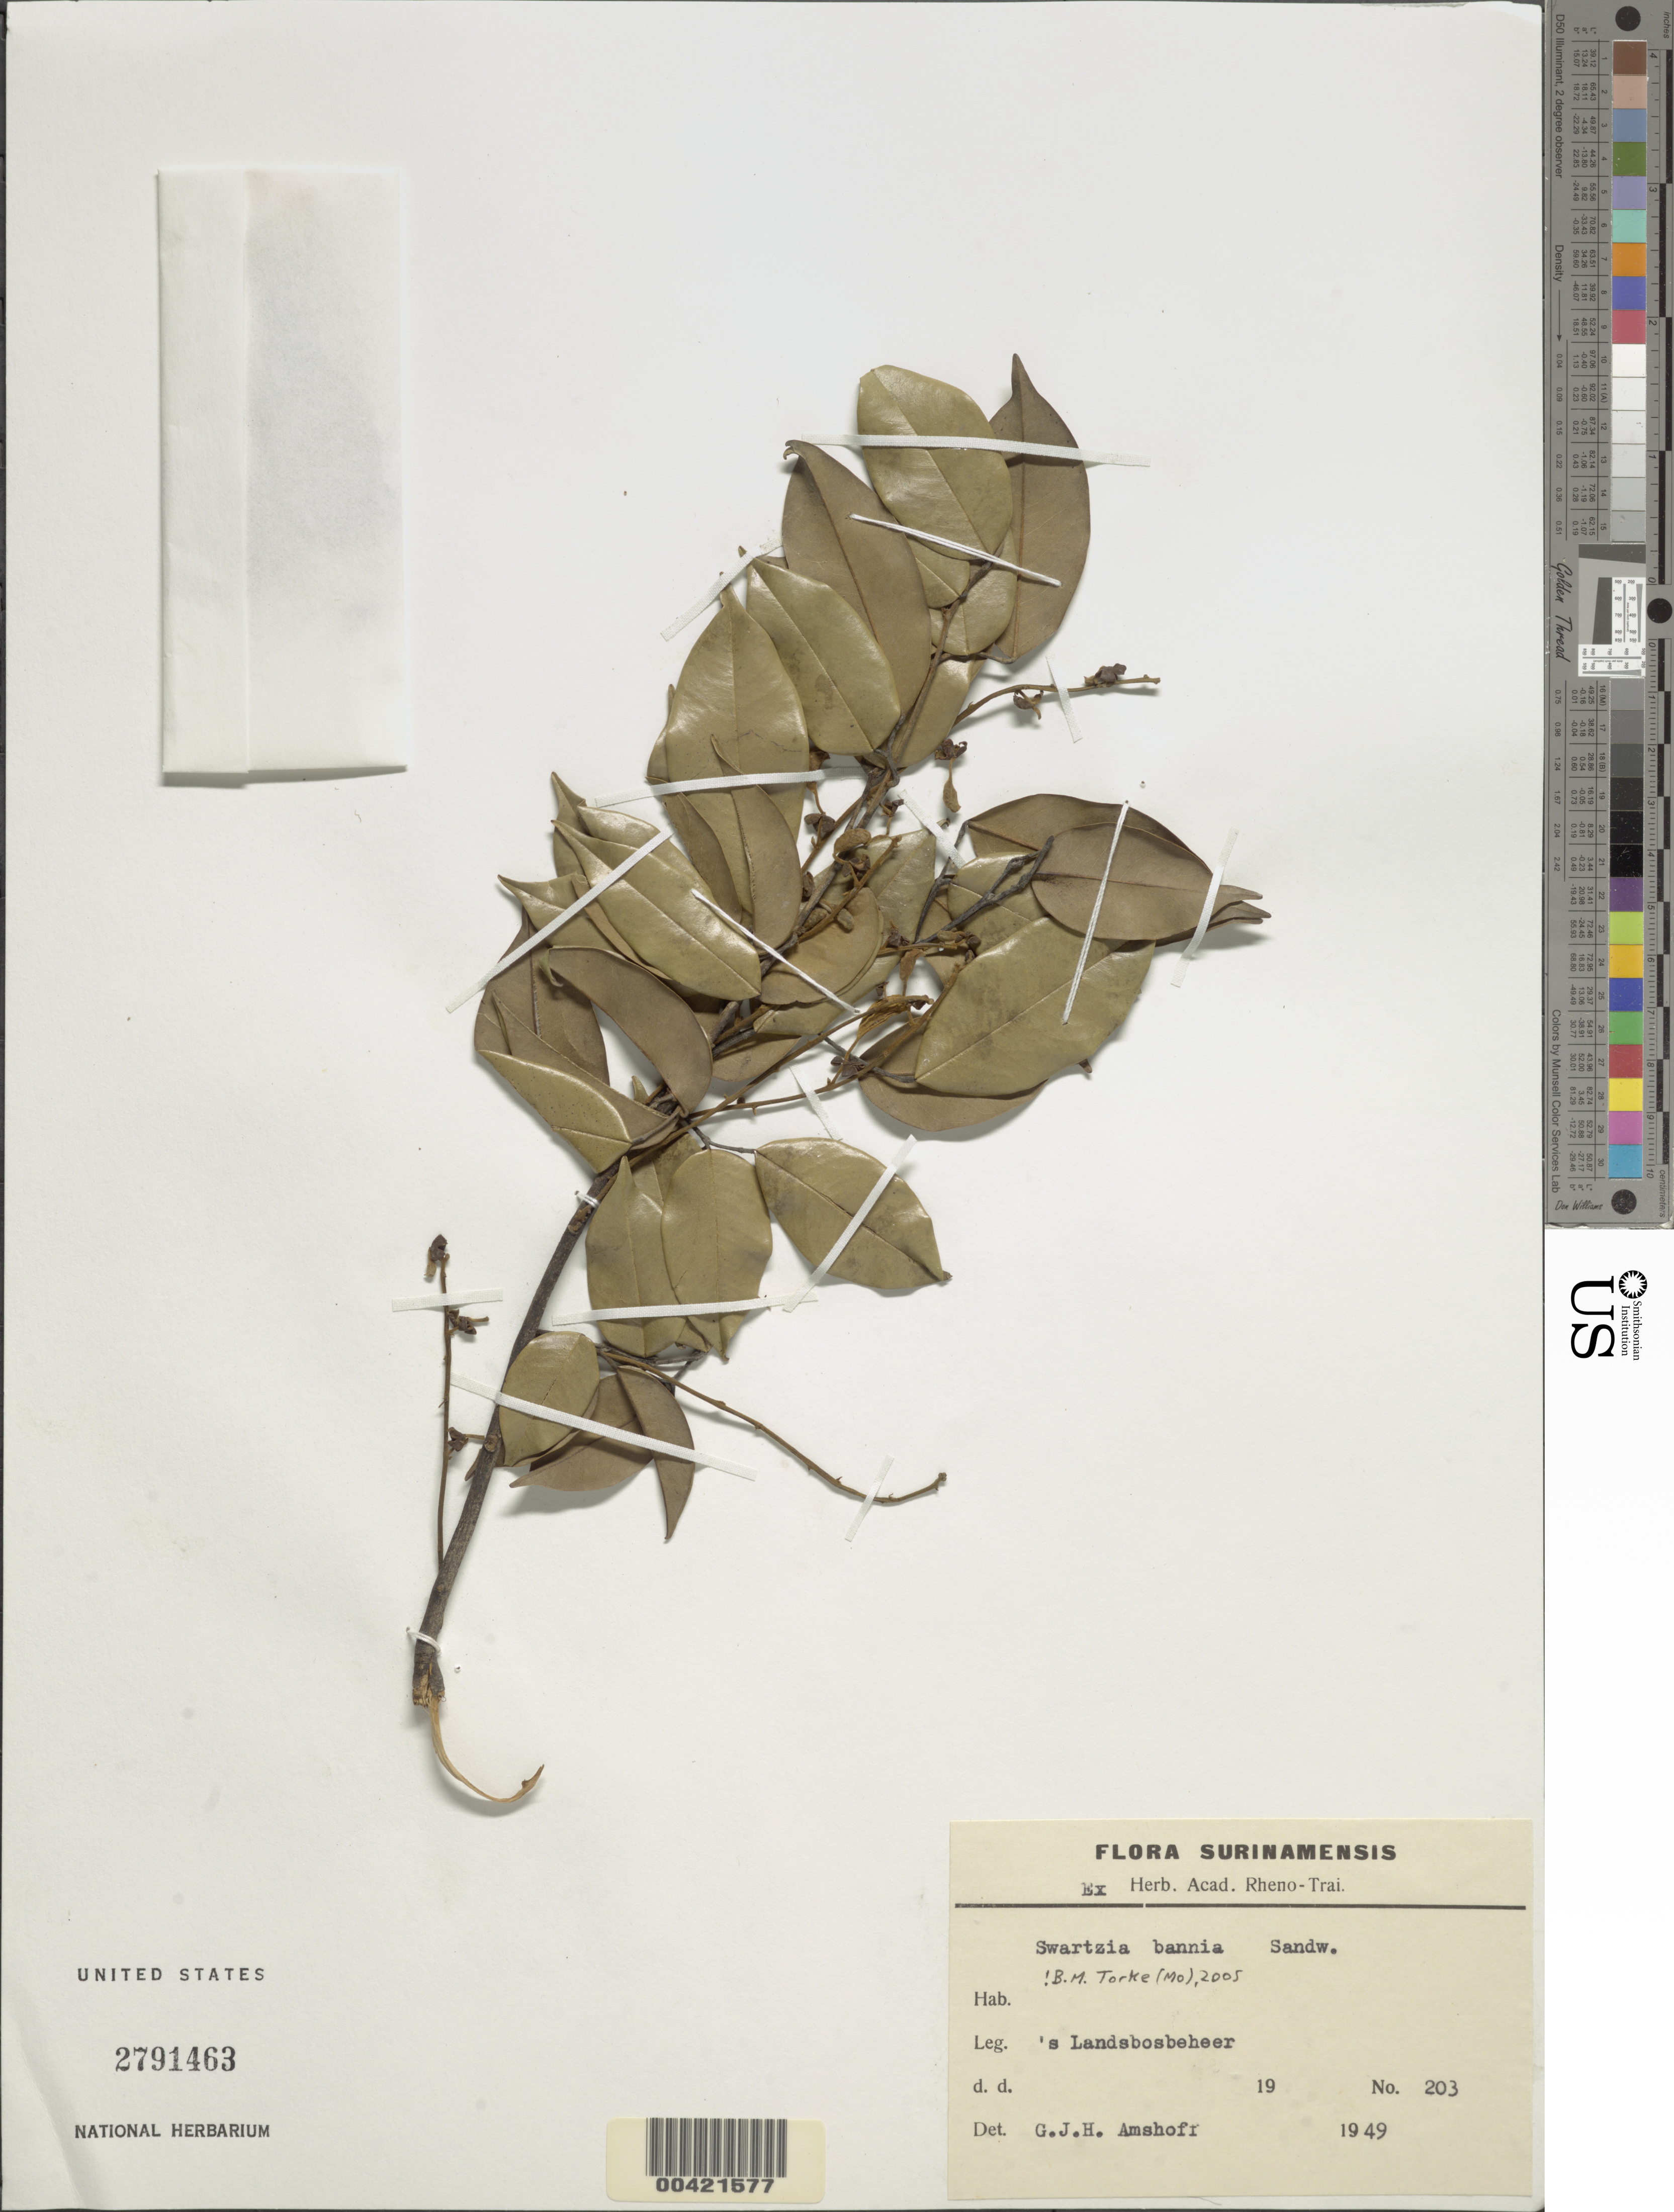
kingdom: Plantae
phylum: Tracheophyta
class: Magnoliopsida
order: Fabales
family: Fabaceae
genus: Swartzia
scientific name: Swartzia bannia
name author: Sandwith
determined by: Amshoff, G. J. H.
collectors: -. Landsbosbeheer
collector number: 203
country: Suriname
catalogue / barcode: US 2791463